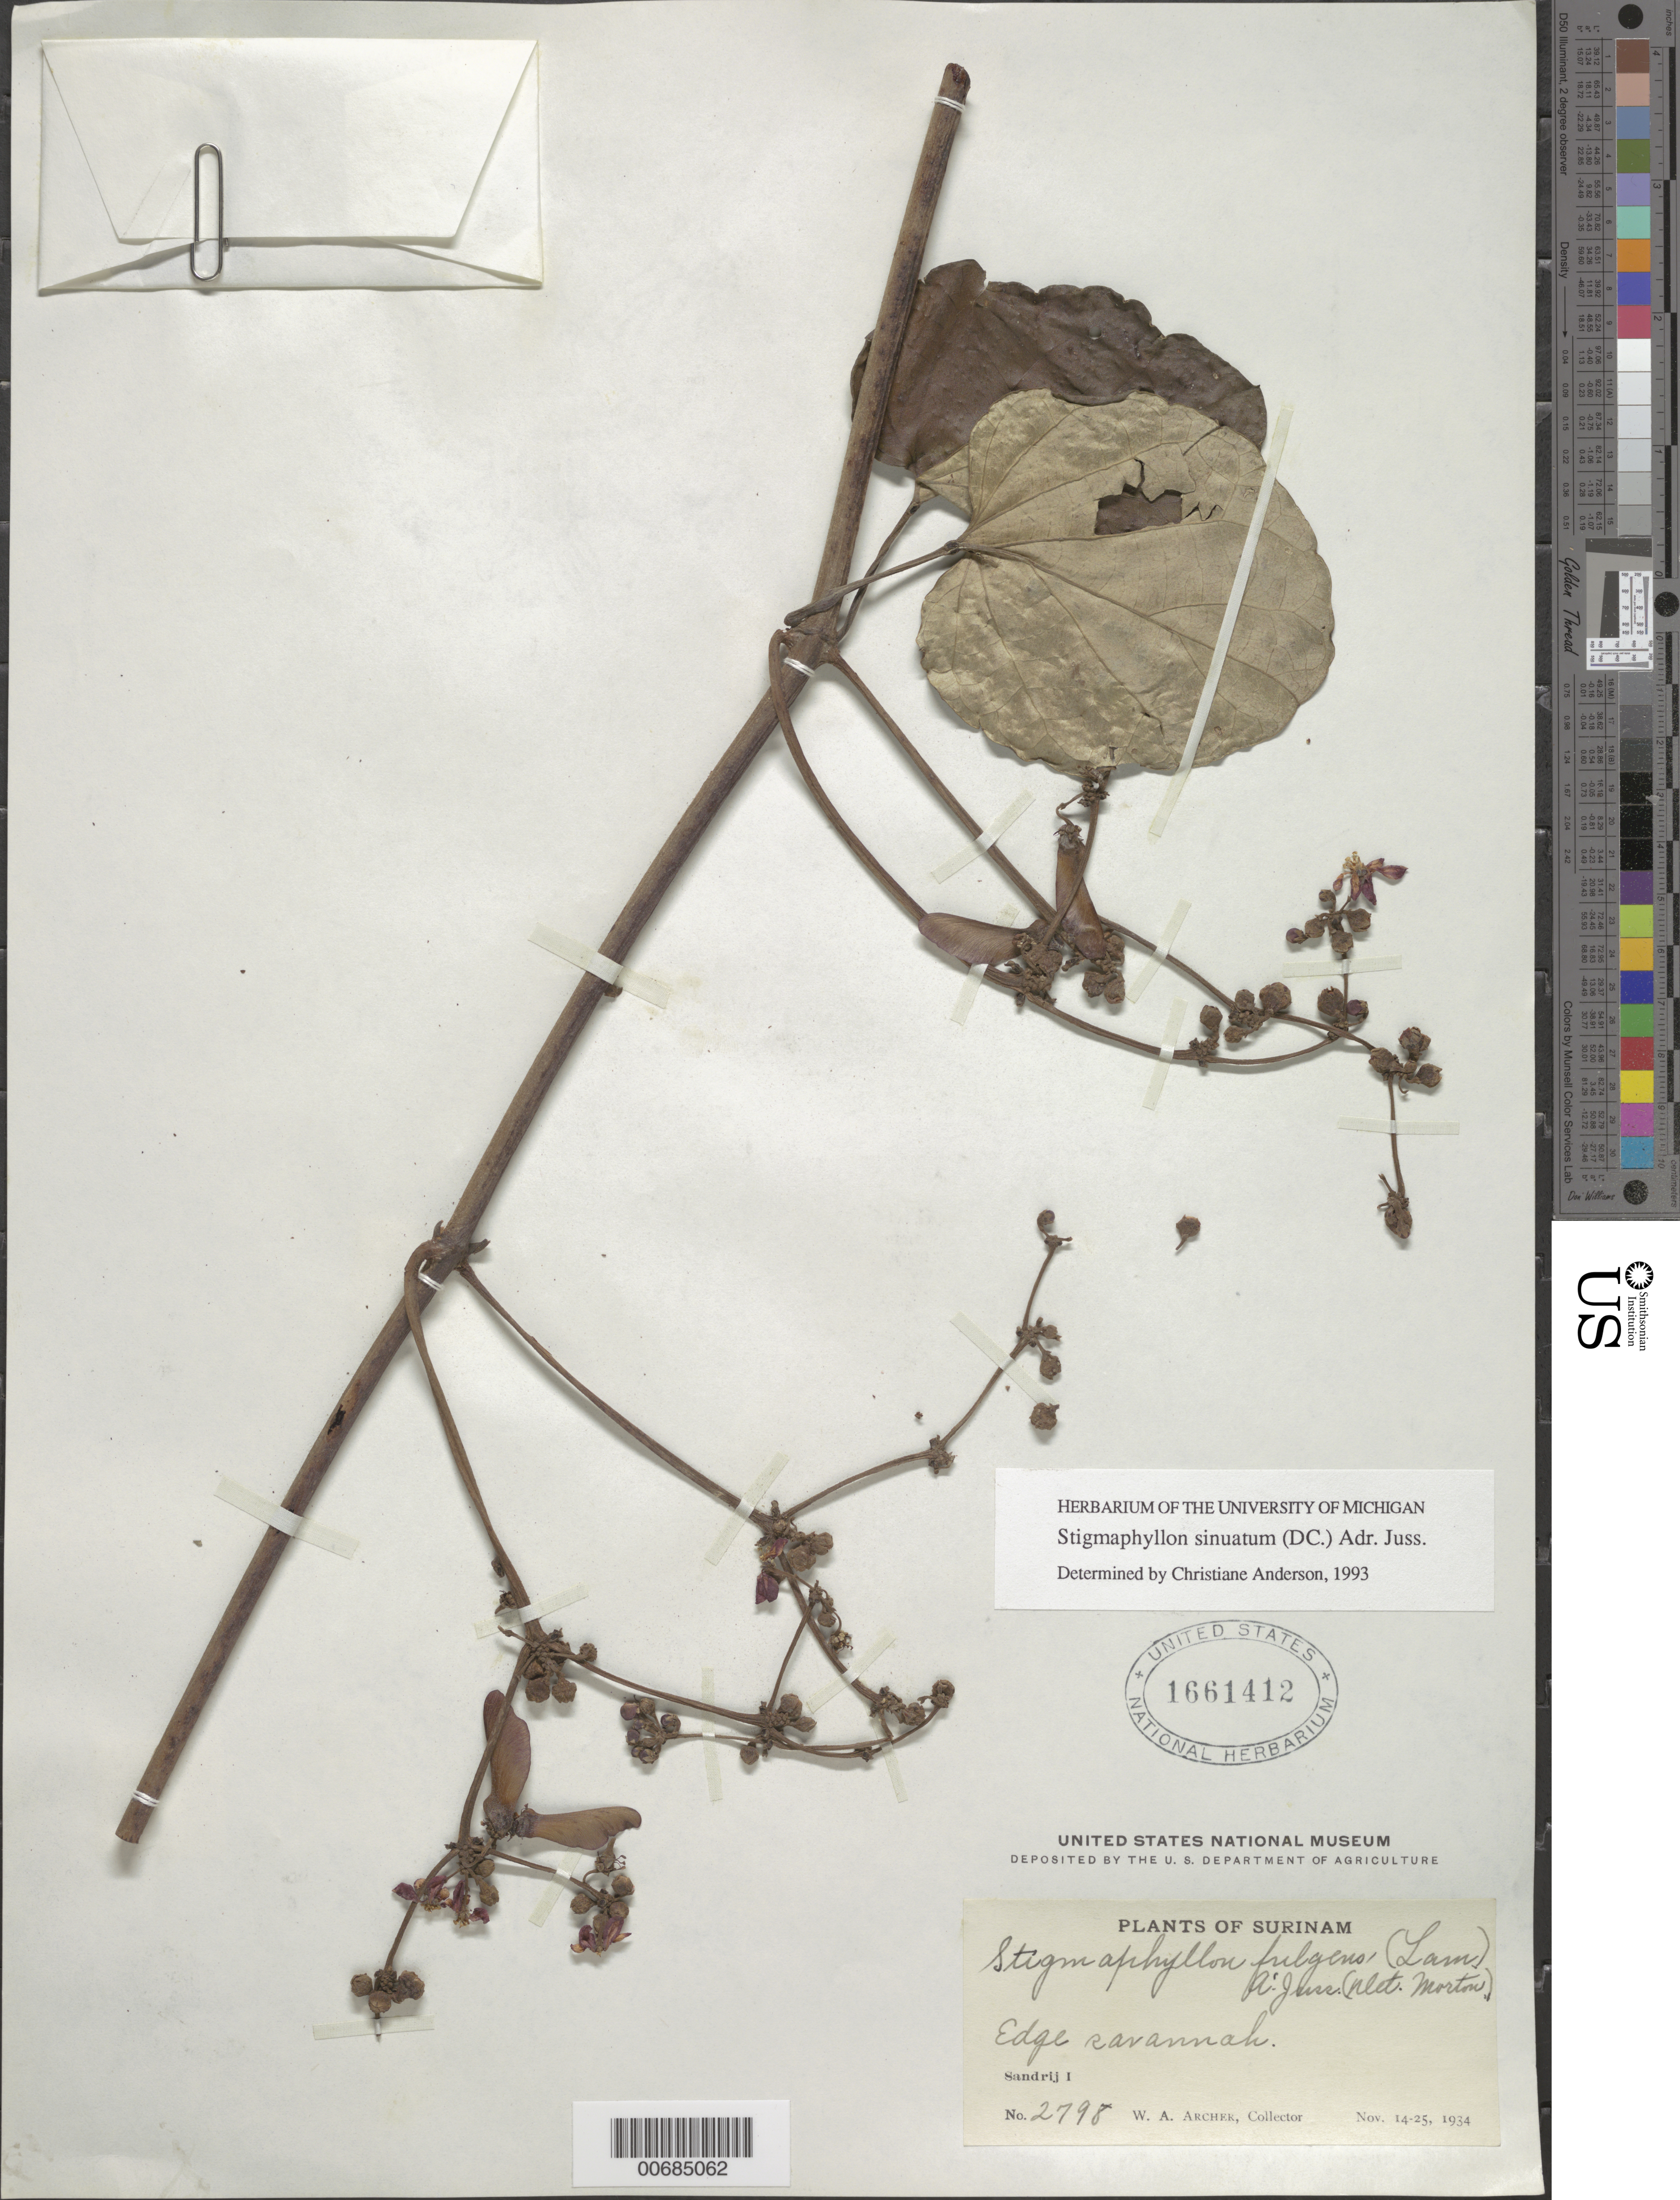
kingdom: Plantae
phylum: Tracheophyta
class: Magnoliopsida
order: Malpighiales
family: Malpighiaceae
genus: Stigmaphyllon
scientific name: Stigmaphyllon sinuatum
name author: (DC.) A. Juss.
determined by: Anderson, C.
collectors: W. A. Archer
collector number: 2798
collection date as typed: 14-Nov-34 to 25-Nov-34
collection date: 1934-11-14/1934-11-25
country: Suriname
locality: Zanderij I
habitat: Edge of savanna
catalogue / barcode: US 1661412